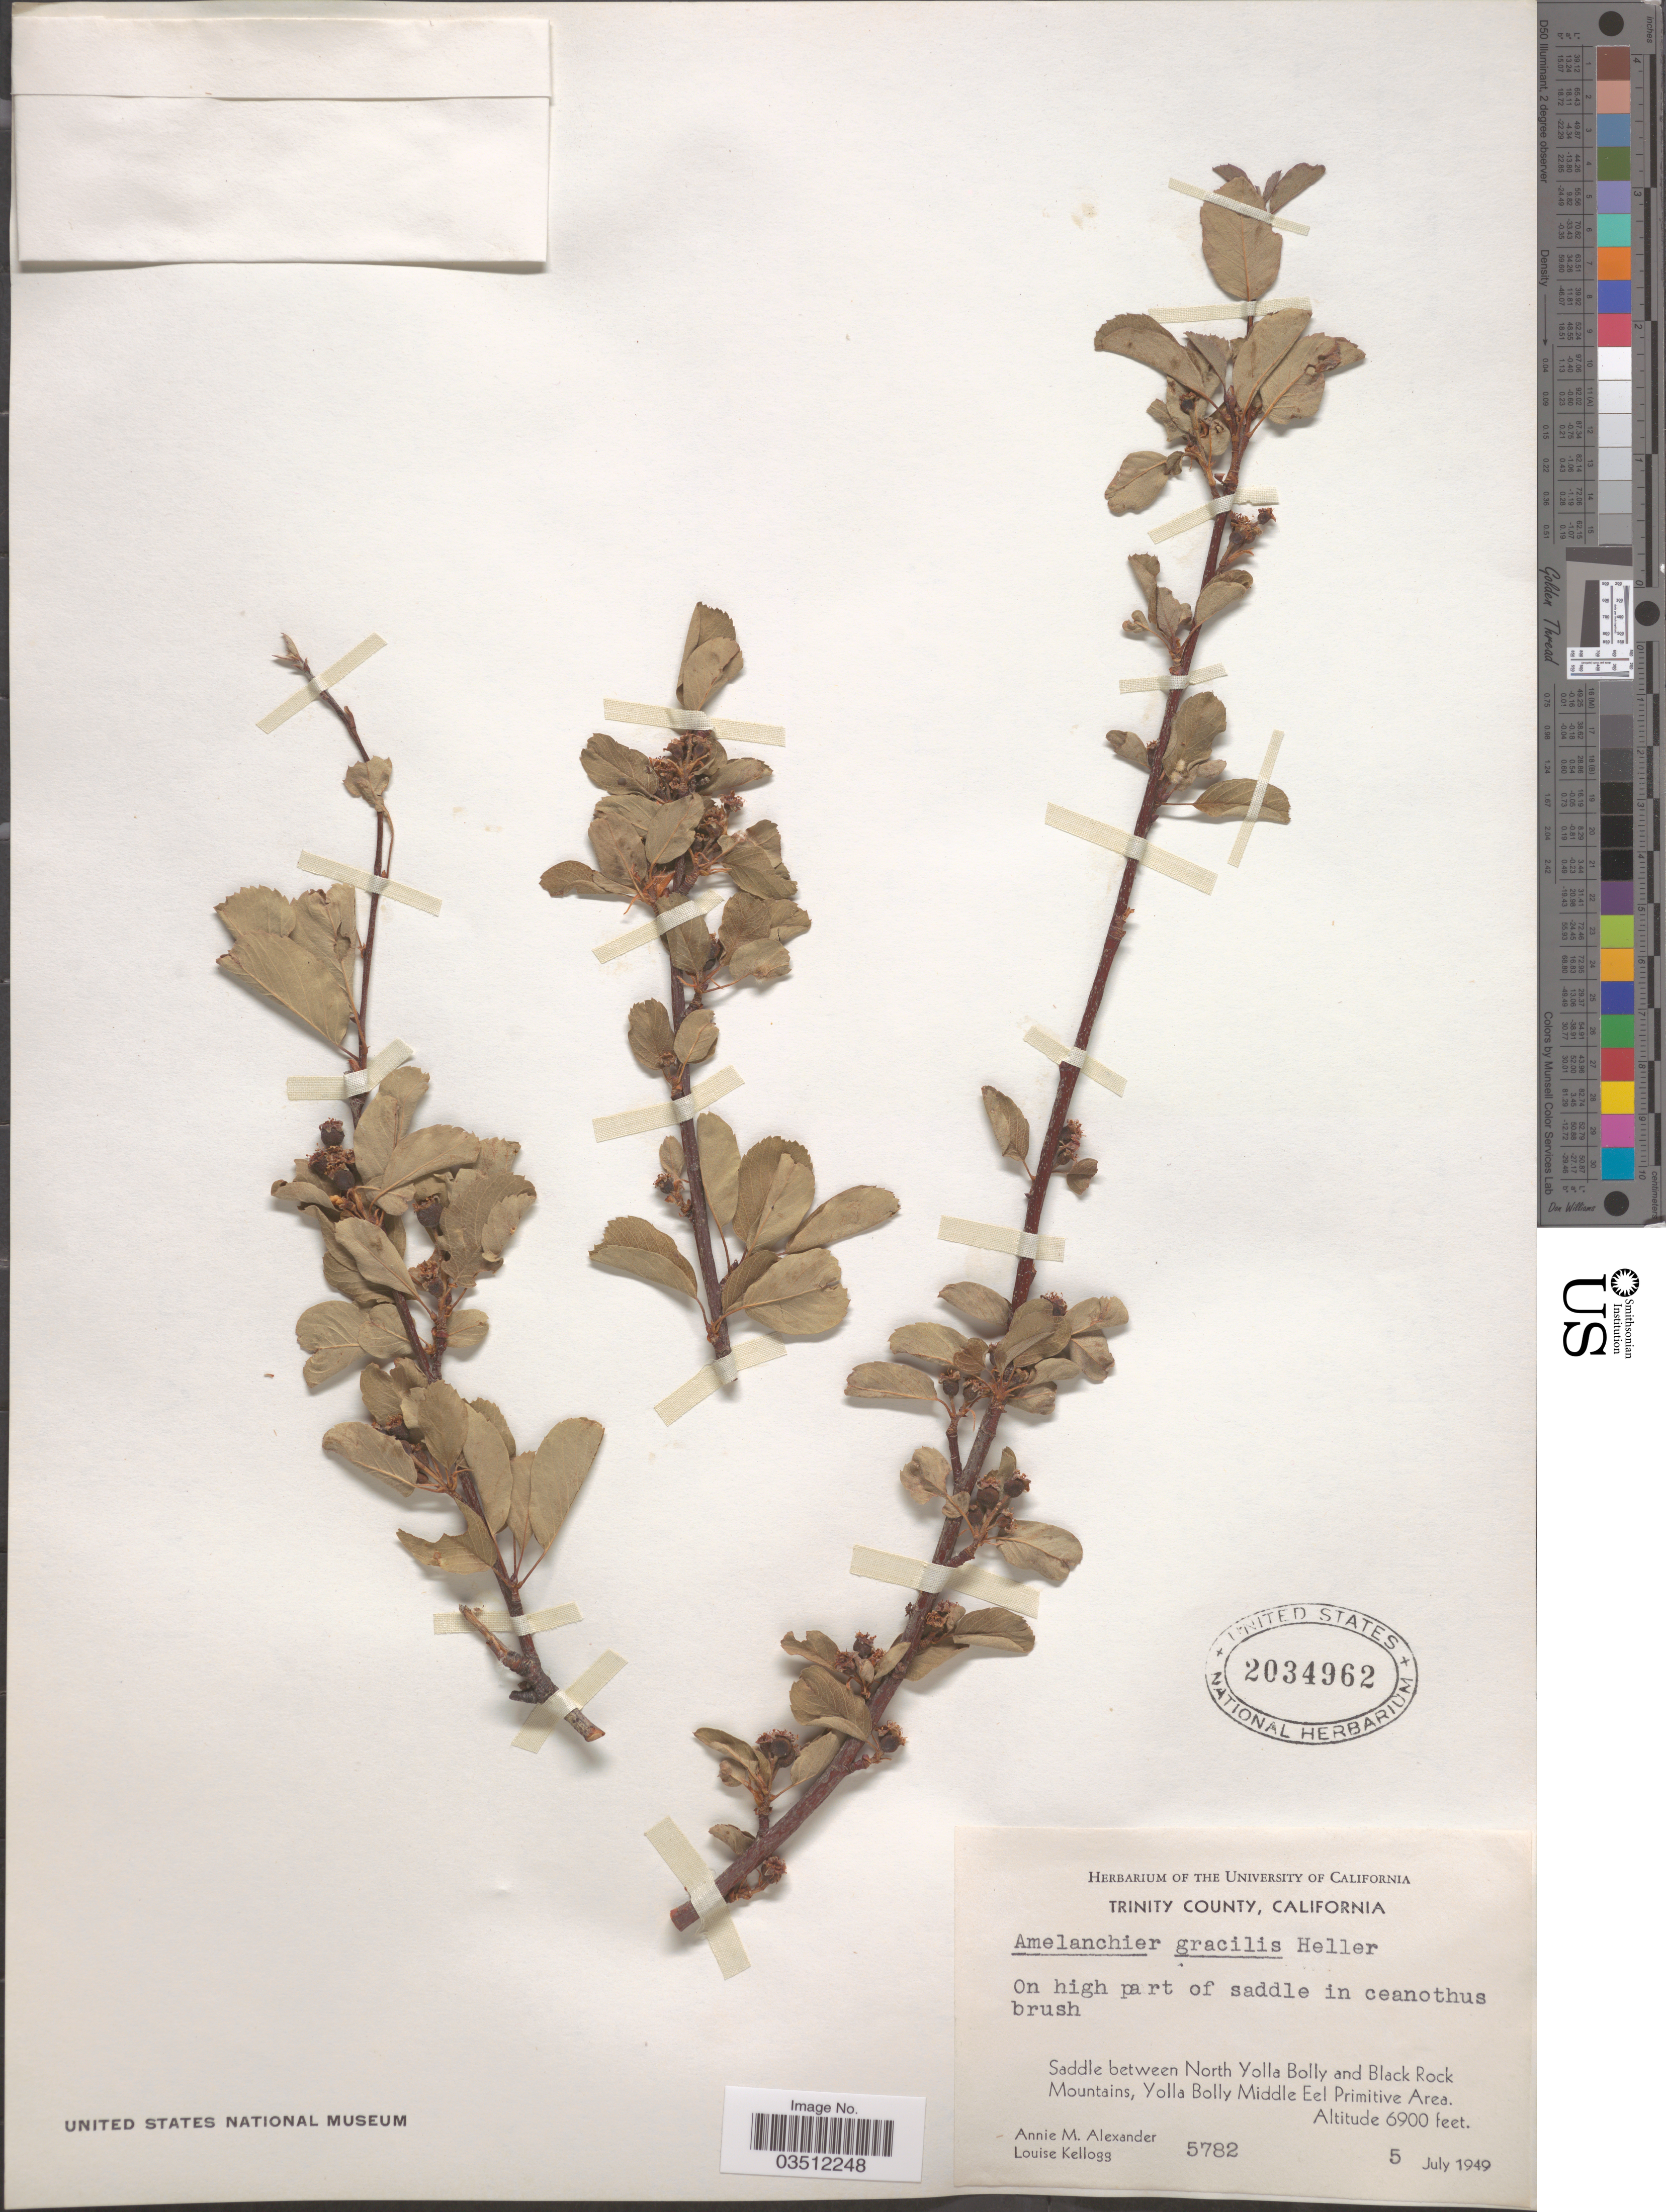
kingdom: Plantae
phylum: Tracheophyta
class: Magnoliopsida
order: Rosales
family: Rosaceae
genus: Amelanchier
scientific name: Amelanchier gracilis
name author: A. Heller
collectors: A. M. Alexander & L. Kellogg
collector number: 5782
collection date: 1949-07-05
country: United States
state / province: California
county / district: Trinity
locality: Trinity County. Saddle between North Yolla Bolly and Black Rock Mountains, Yolla Bolly Middle Eel Primitive Area.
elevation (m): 2103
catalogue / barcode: US 2034962